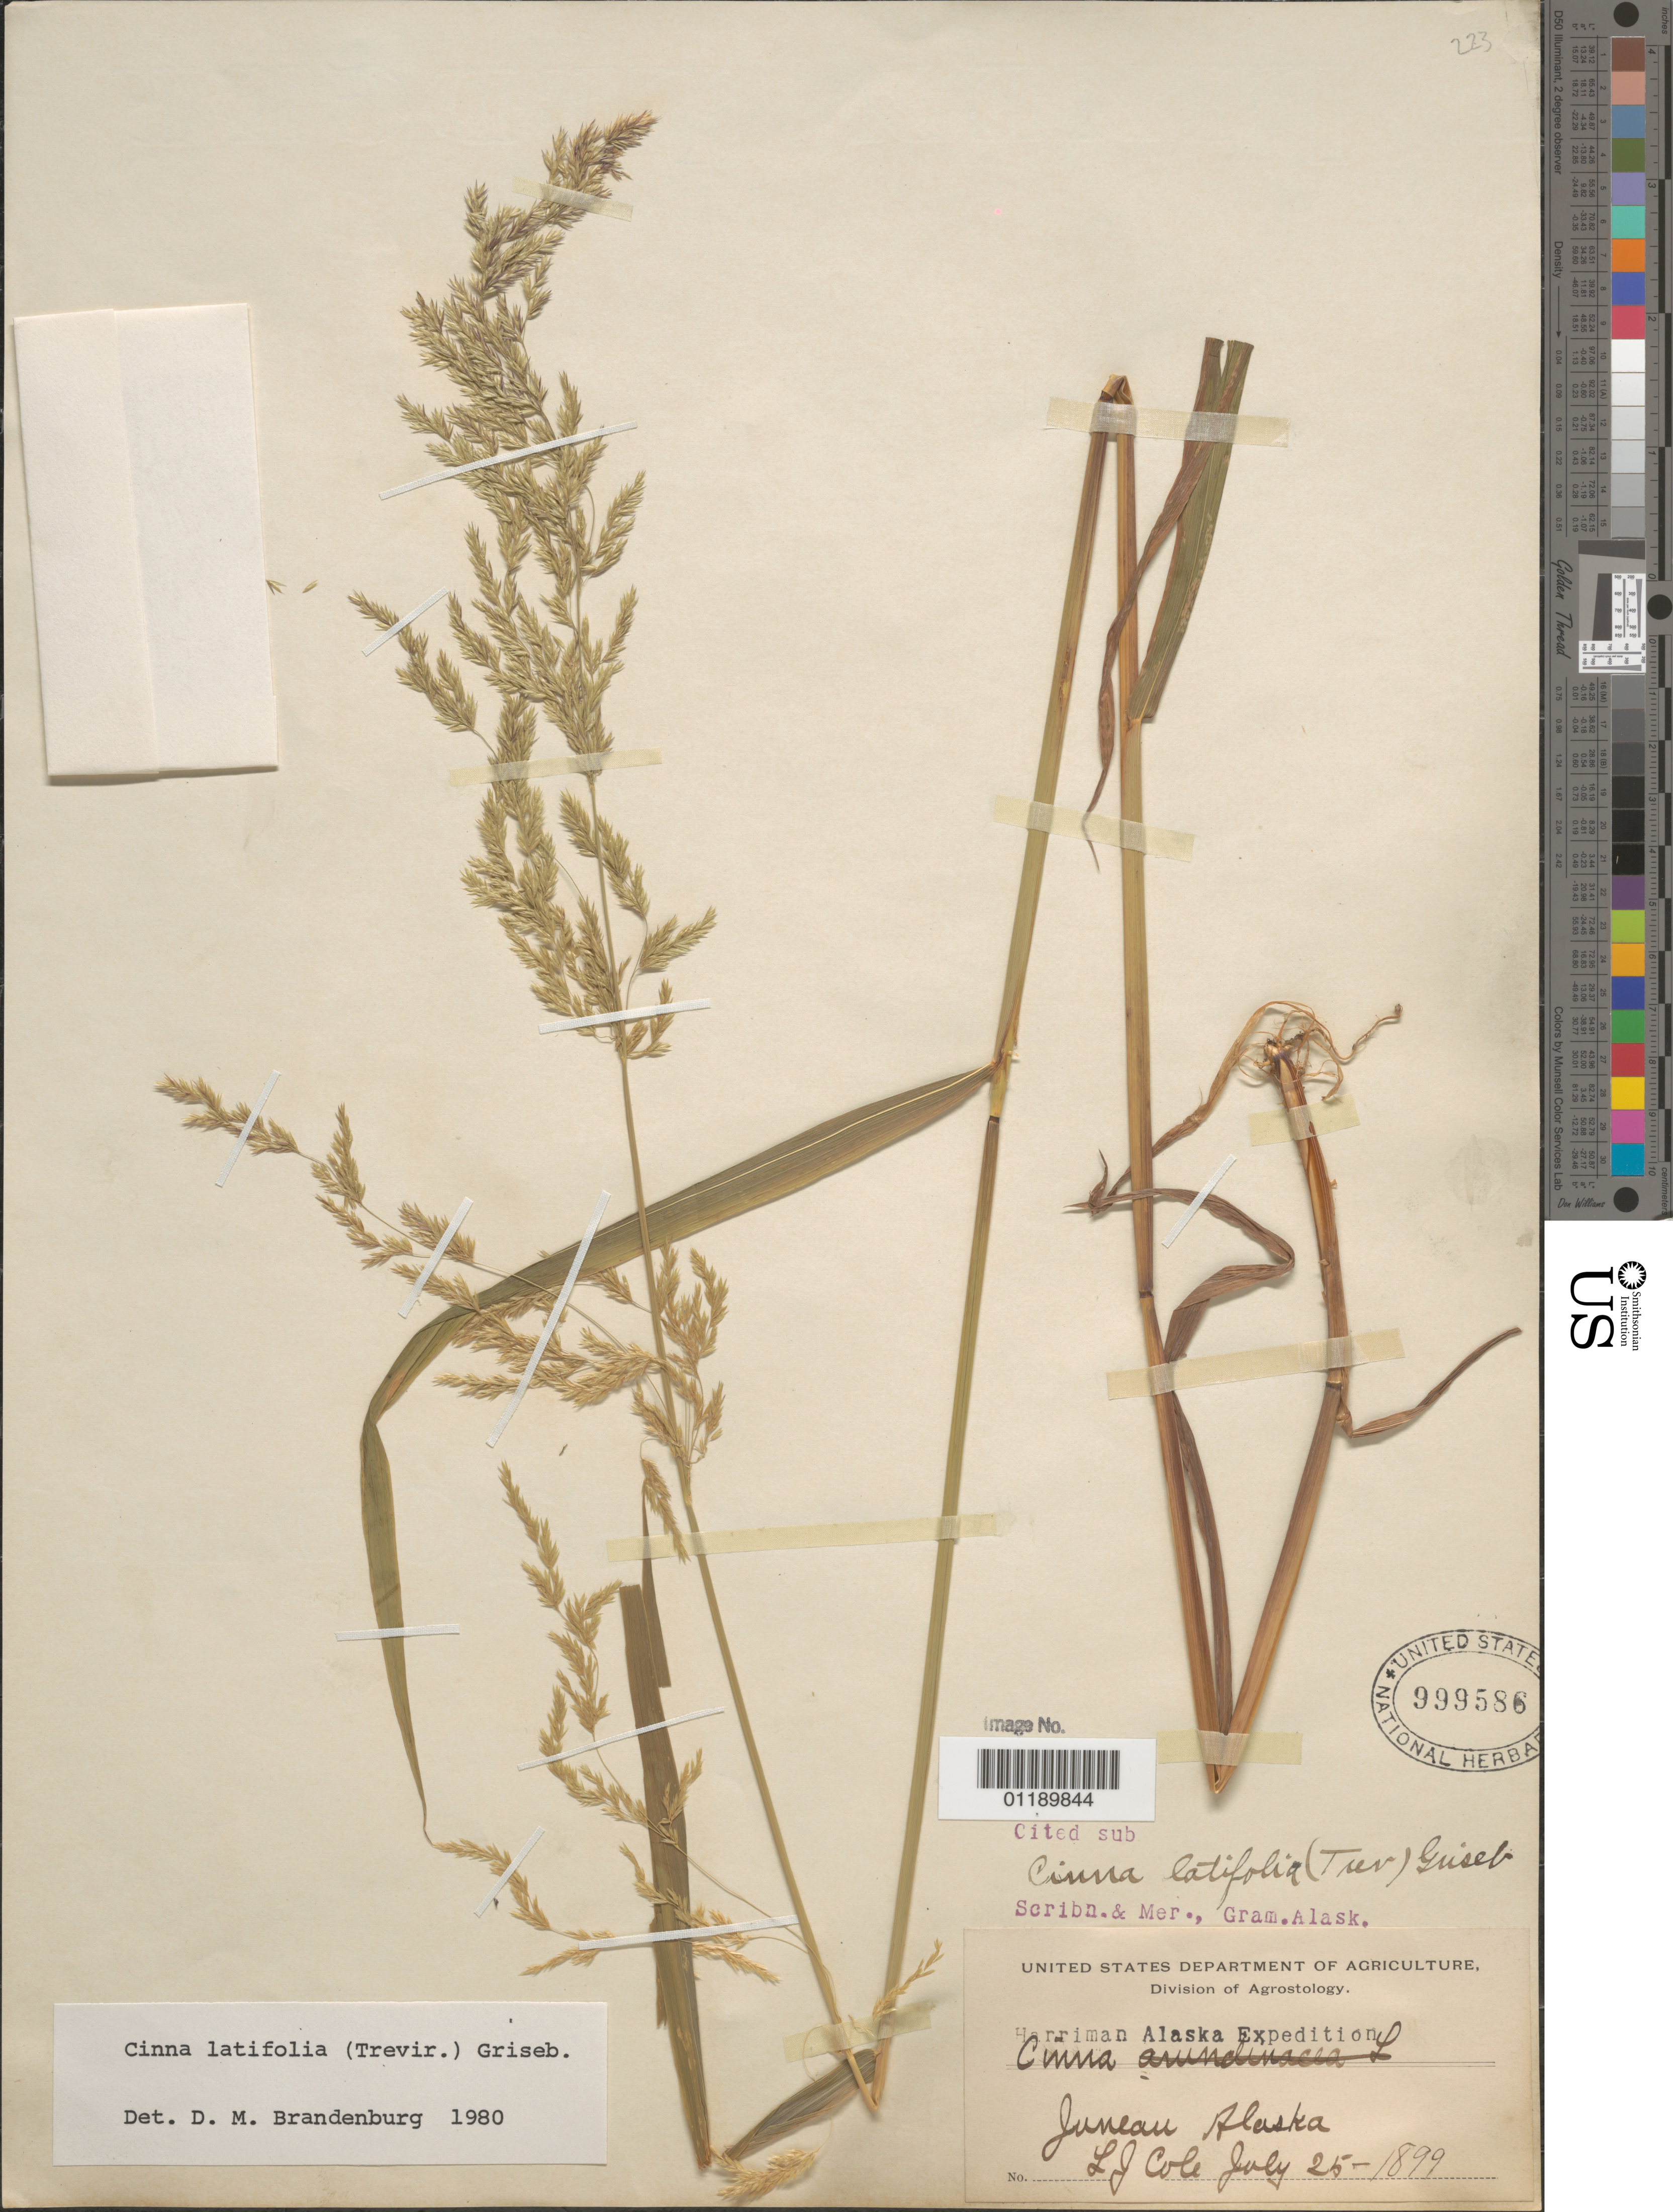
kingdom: Plantae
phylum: Tracheophyta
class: Liliopsida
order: Poales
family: Poaceae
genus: Cinna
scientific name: Cinna latifolia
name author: (Trevir. ex Goeppert) Griseb.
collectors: L. Cole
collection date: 1899-07-25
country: United States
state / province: Alaska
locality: Juneau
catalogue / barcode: US 999586